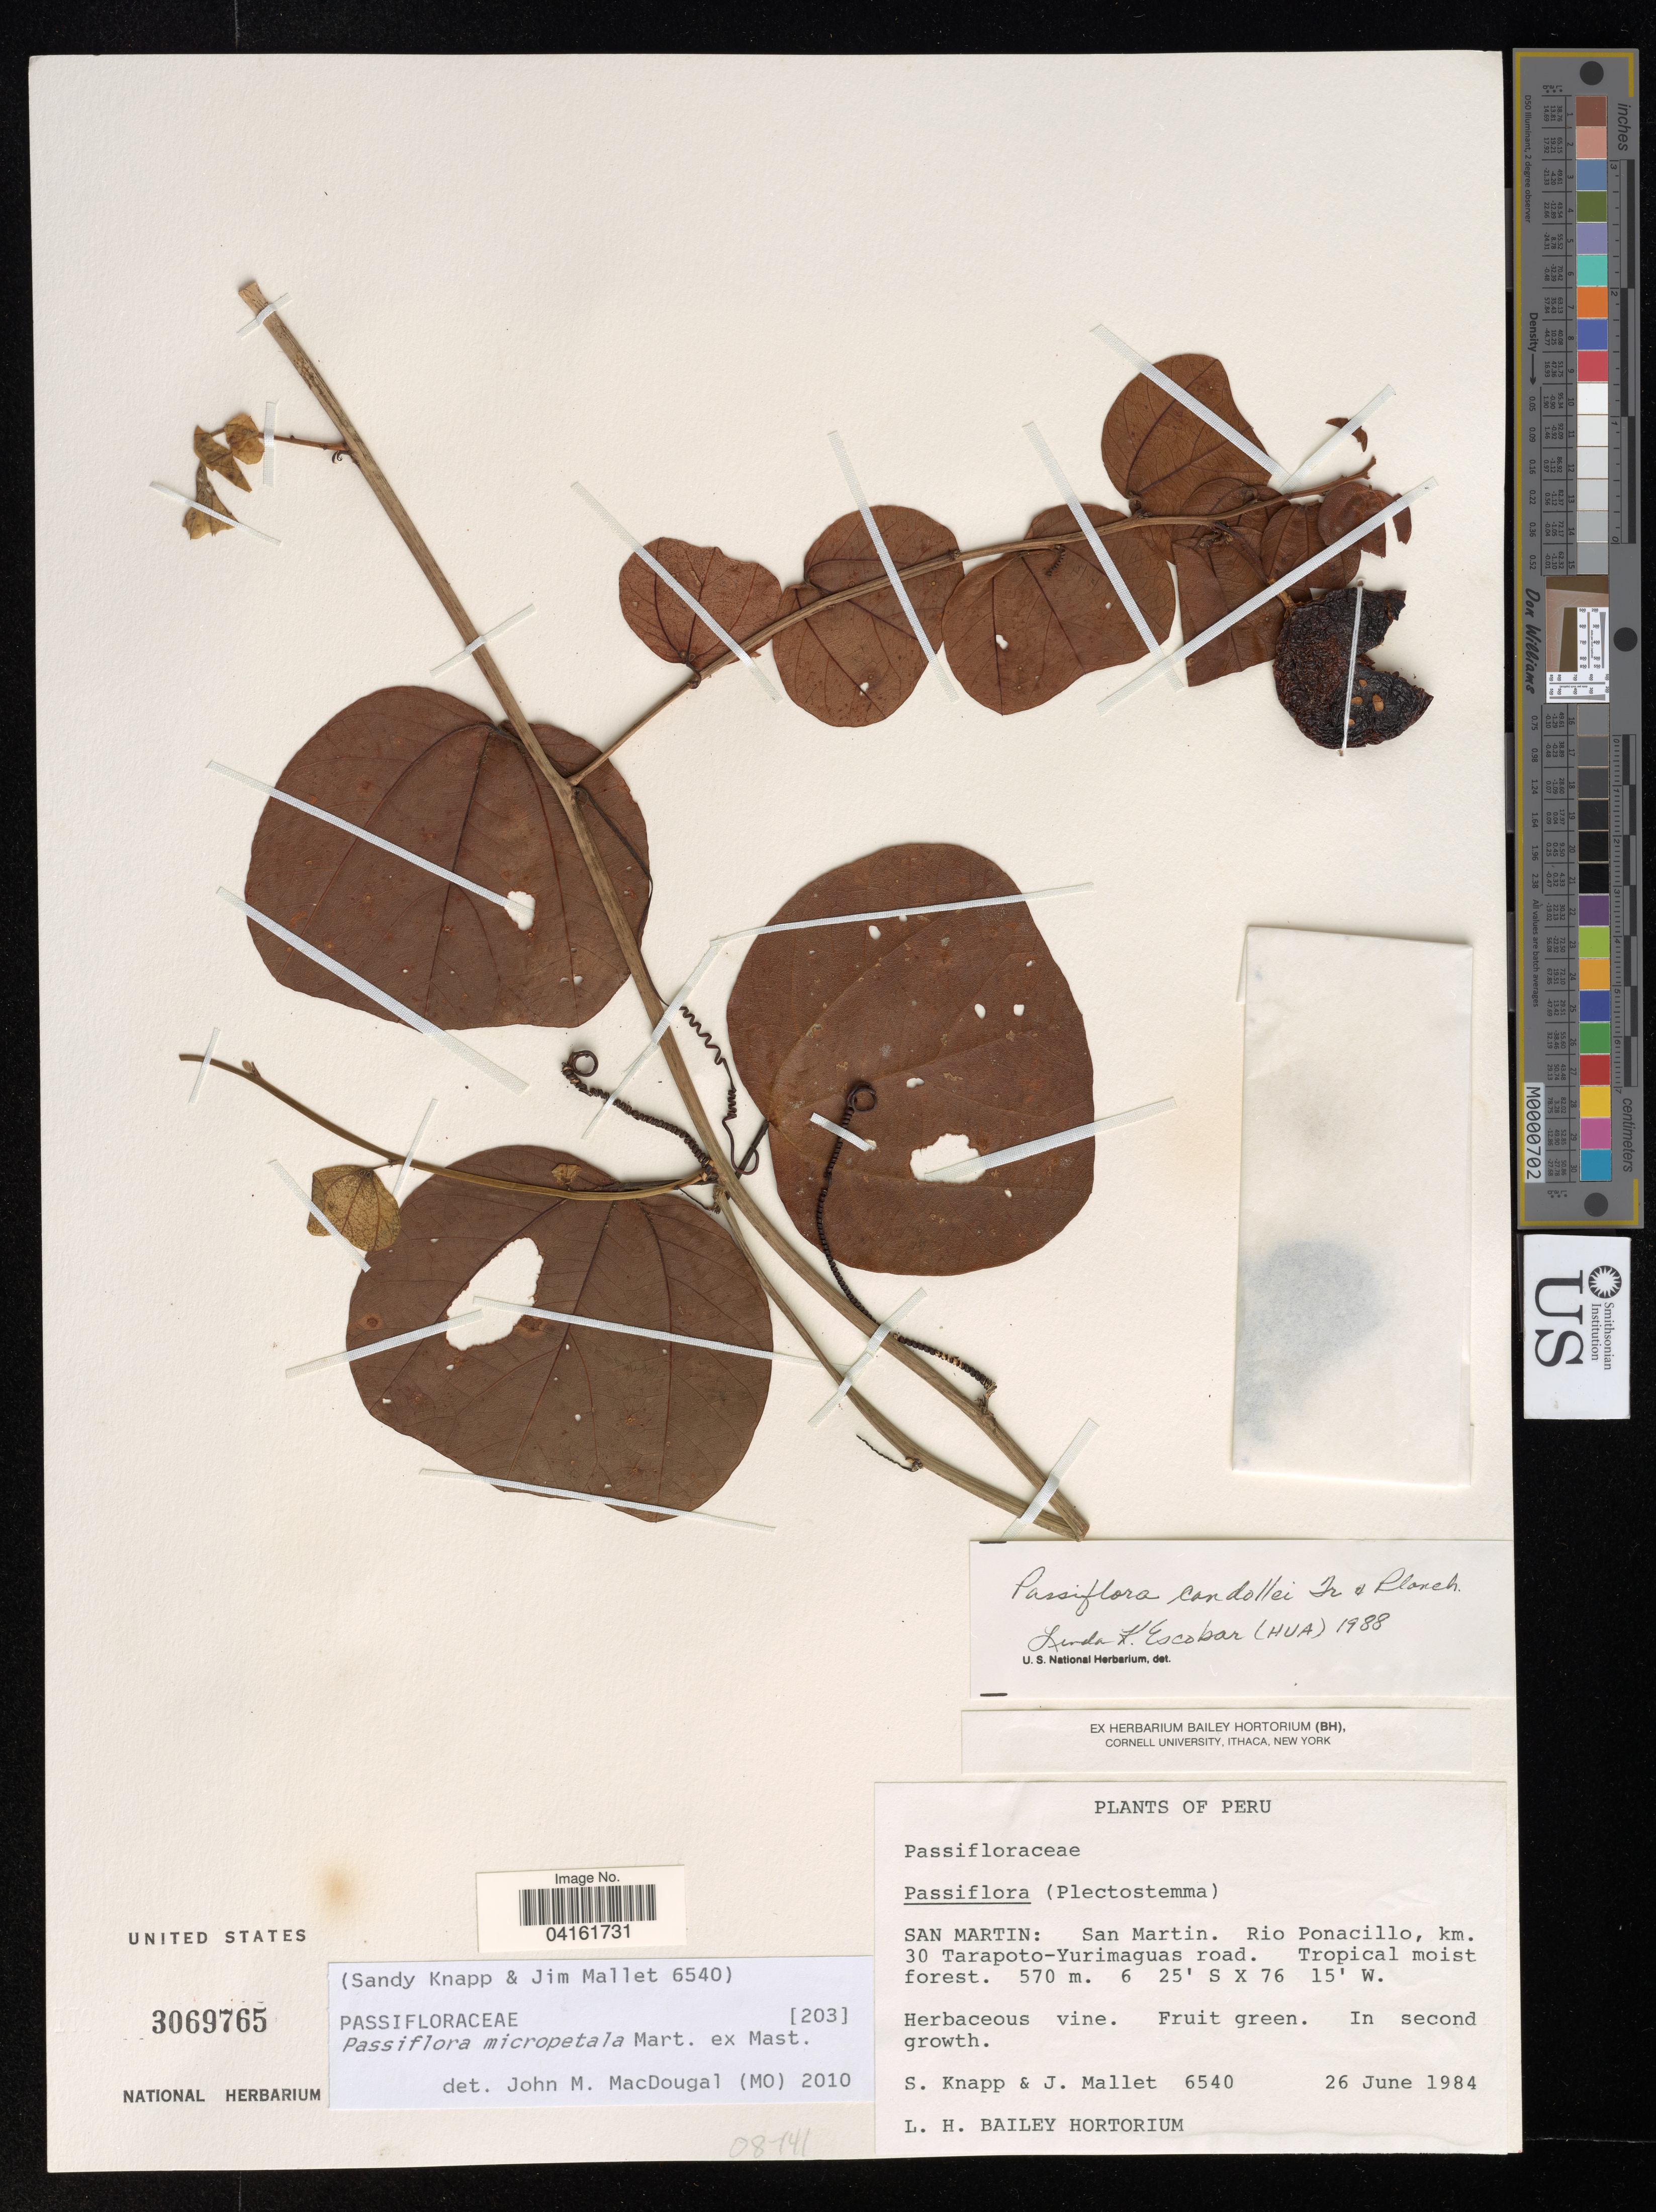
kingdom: Plantae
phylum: Tracheophyta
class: Magnoliopsida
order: Malpighiales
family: Passifloraceae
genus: Passiflora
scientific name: Passiflora micropetala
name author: Mart. ex Mast.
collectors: S. Knapp & J. Mallet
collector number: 6540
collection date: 1984-06-26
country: Peru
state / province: San Martin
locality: San Martin. Rio Ponacillo, km. 30 Tarapoto-Yurimaguas road.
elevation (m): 570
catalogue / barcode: US 3069765